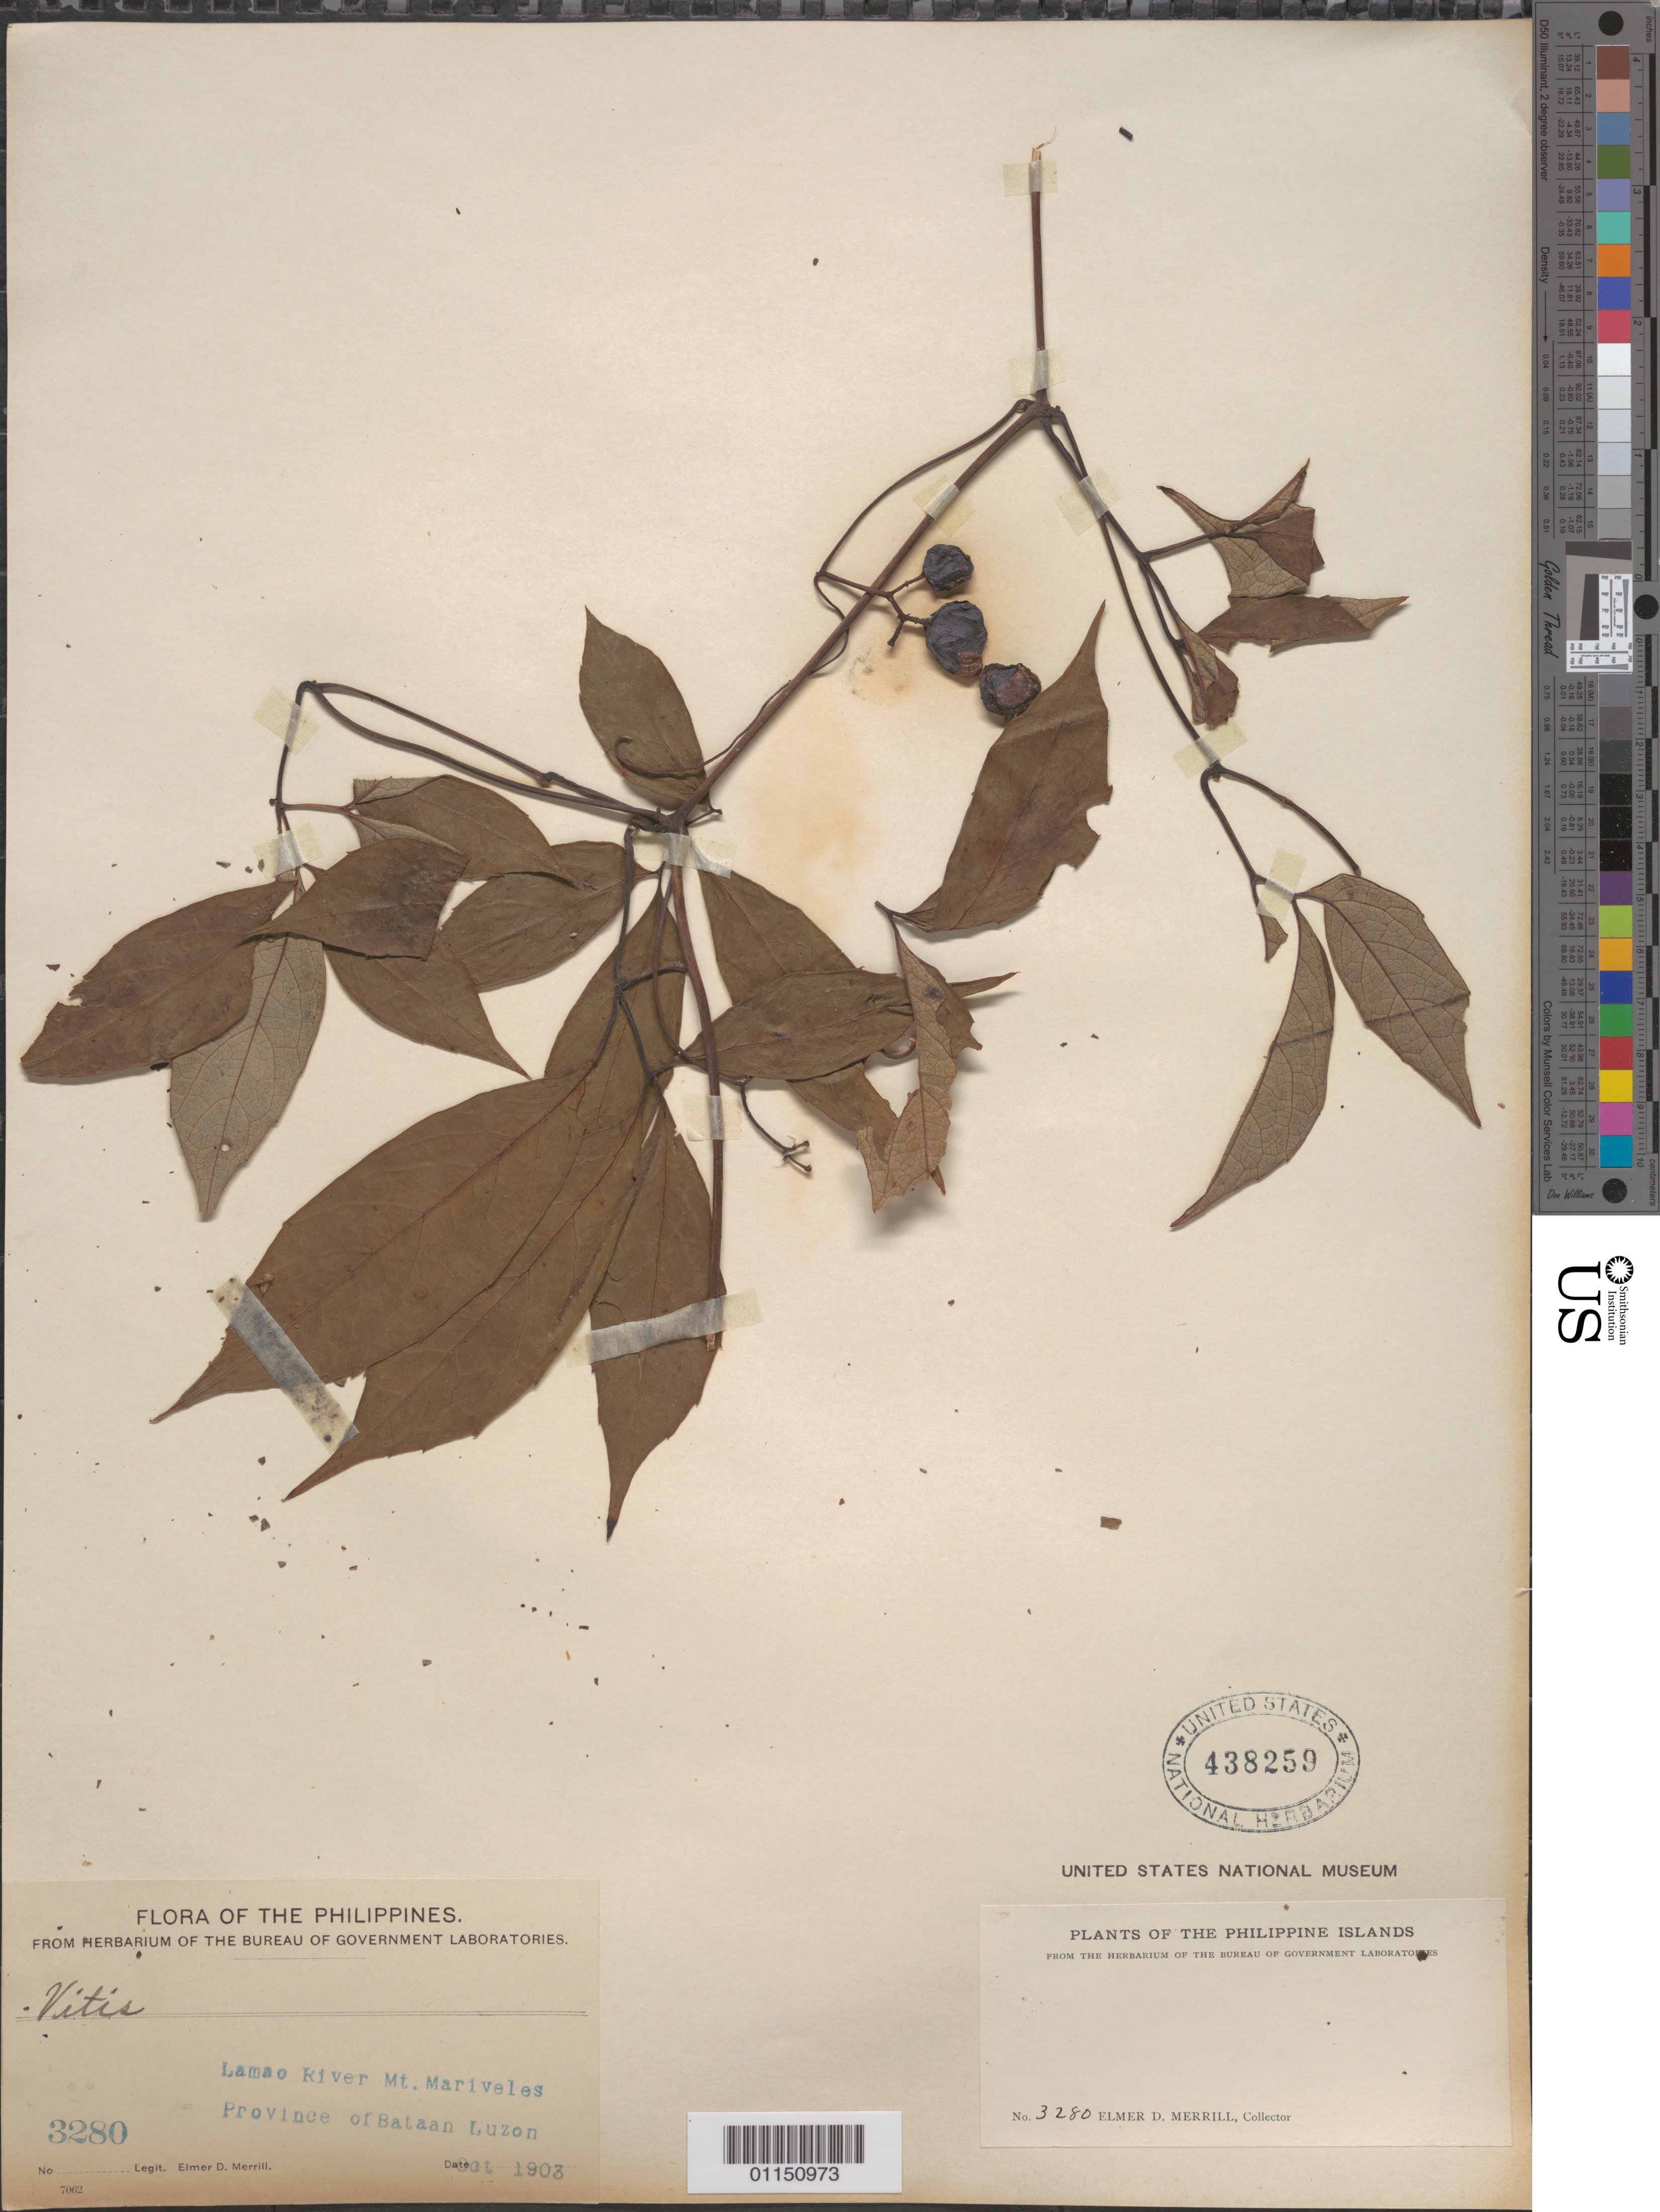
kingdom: Plantae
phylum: Tracheophyta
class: Magnoliopsida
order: Vitales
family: Vitaceae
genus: Tetrastigma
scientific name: Tetrastigma sp.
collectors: E. D. Merrill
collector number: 3280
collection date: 1903-10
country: Philippines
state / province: Central Luzon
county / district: Bataan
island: Luzon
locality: Lamao River, Mt Mariveles. Luzon.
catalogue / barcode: US 438259